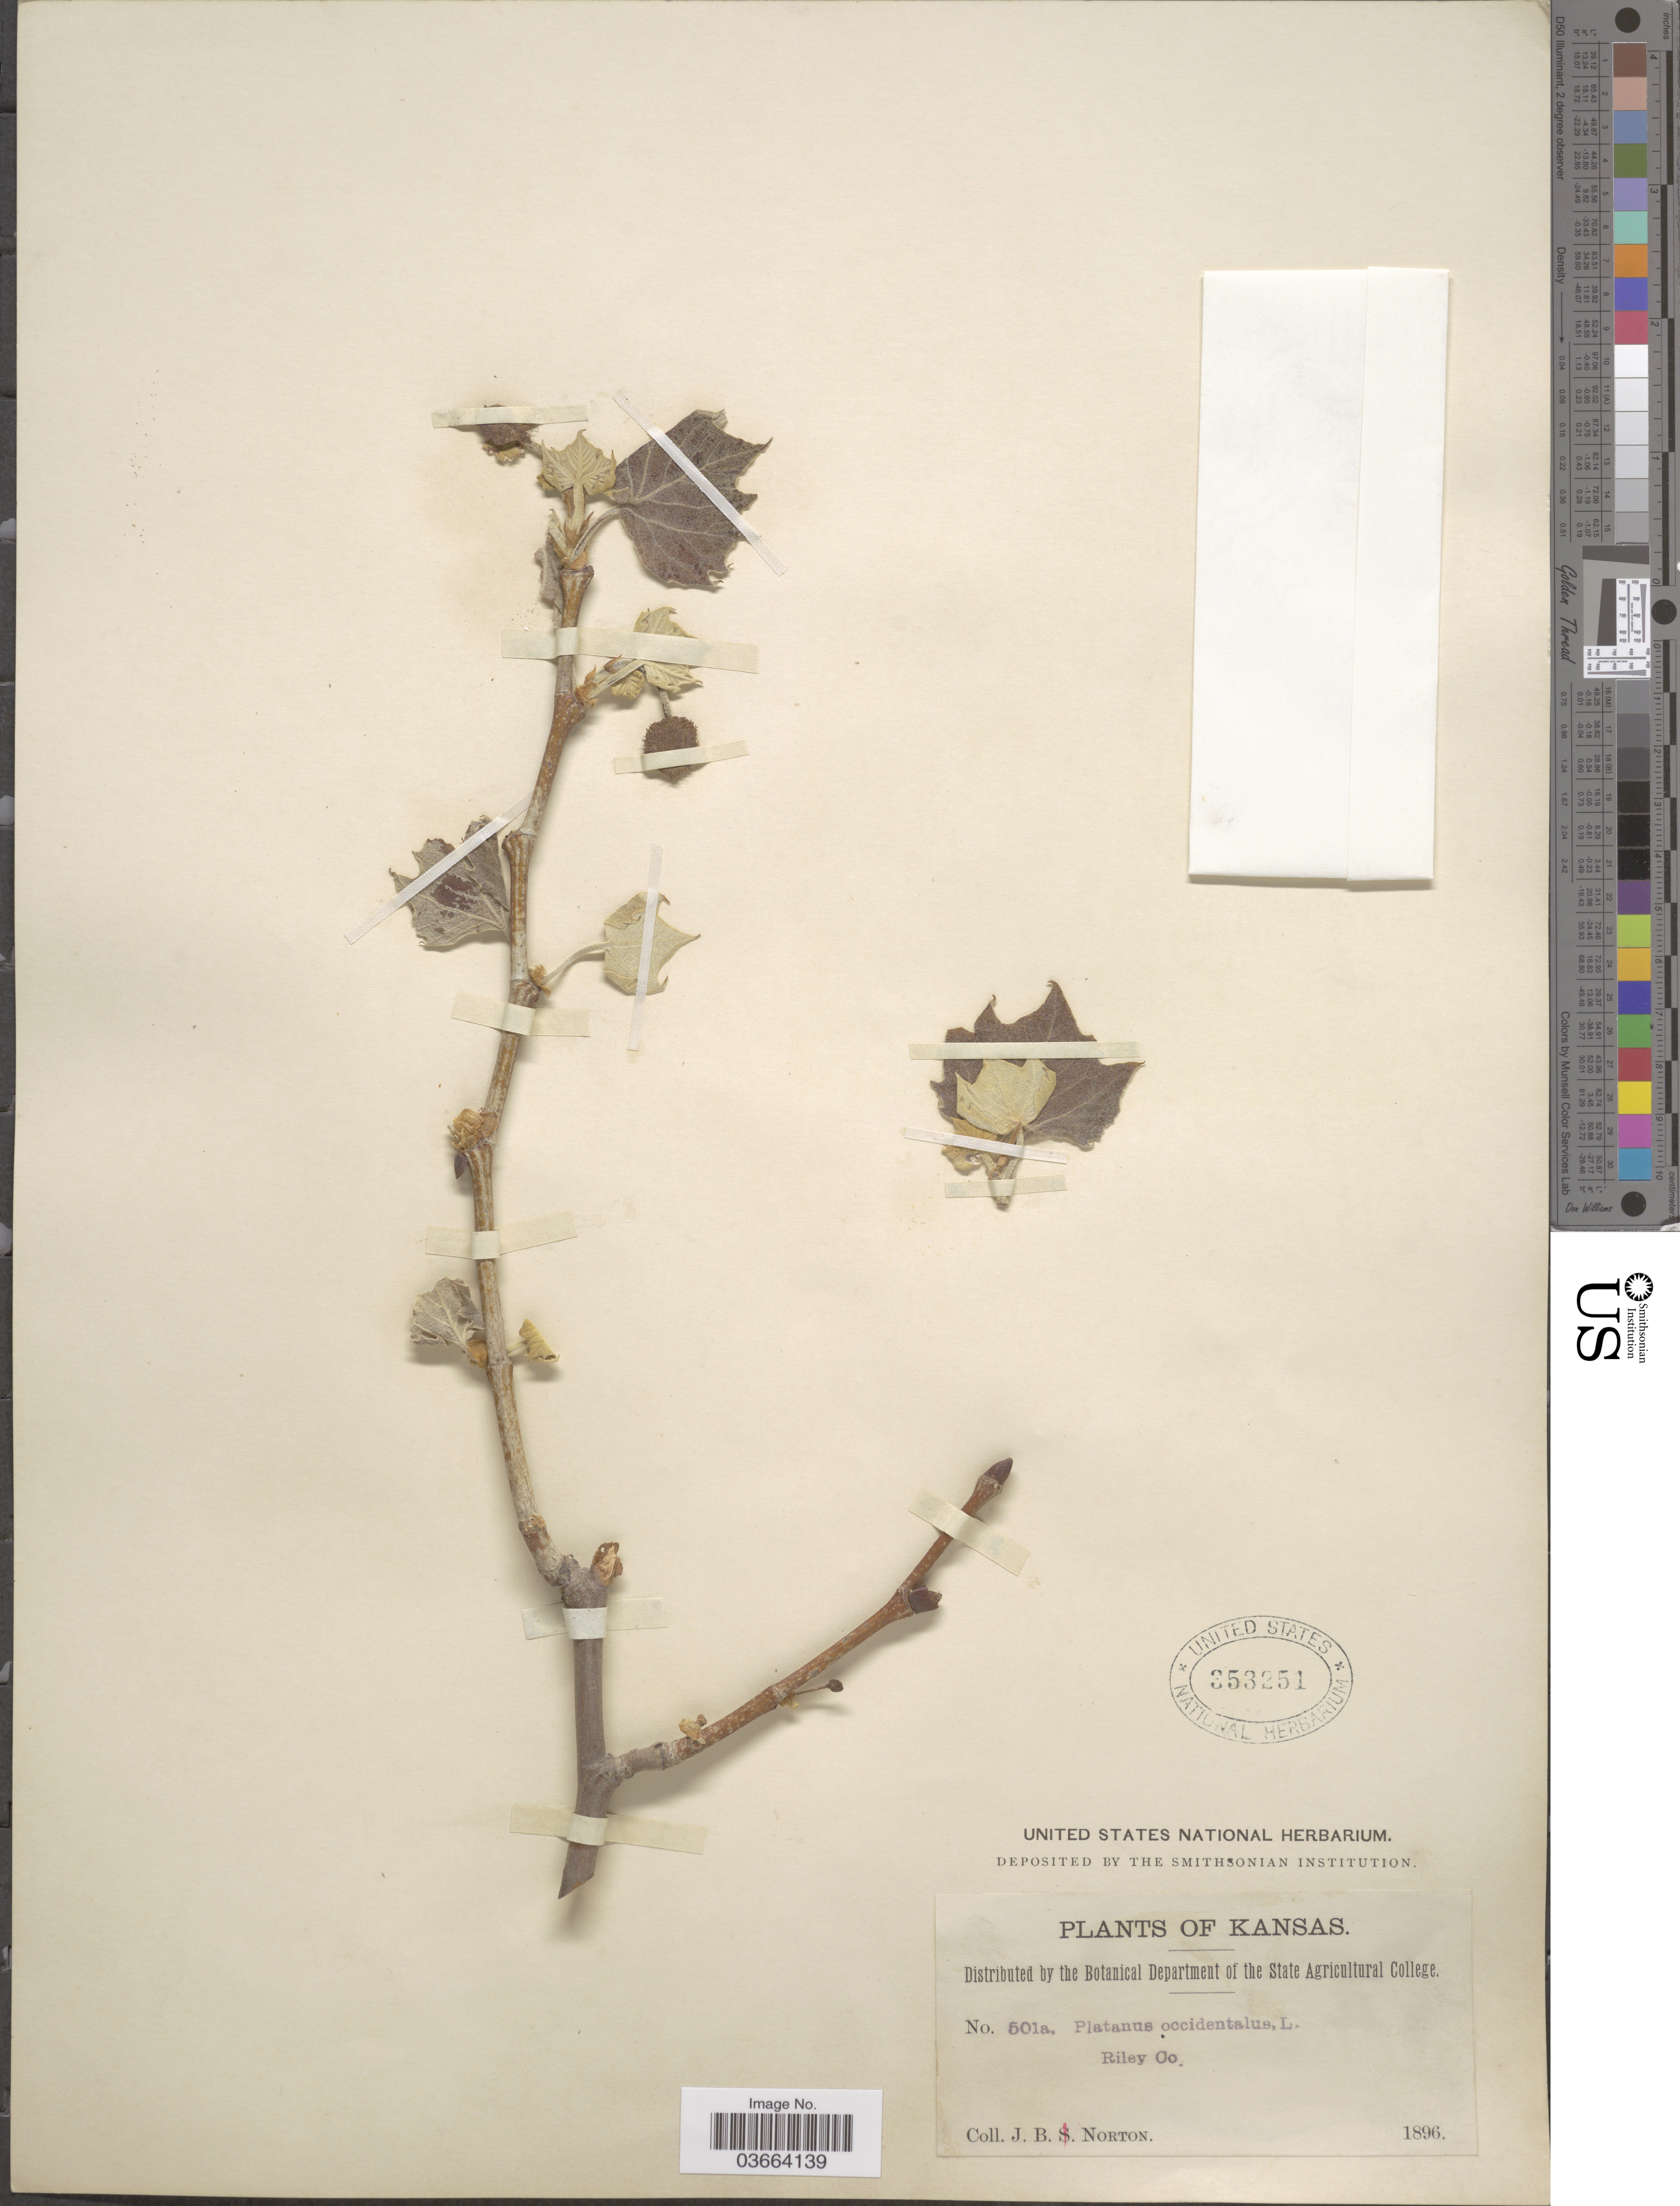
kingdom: Plantae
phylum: Tracheophyta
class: Magnoliopsida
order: Proteales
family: Platanaceae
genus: Platanus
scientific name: Platanus occidentalis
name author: L.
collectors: J. B. Norton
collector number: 501a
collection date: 1896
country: United States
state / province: Kansas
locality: Riley Co.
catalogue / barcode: US 353251